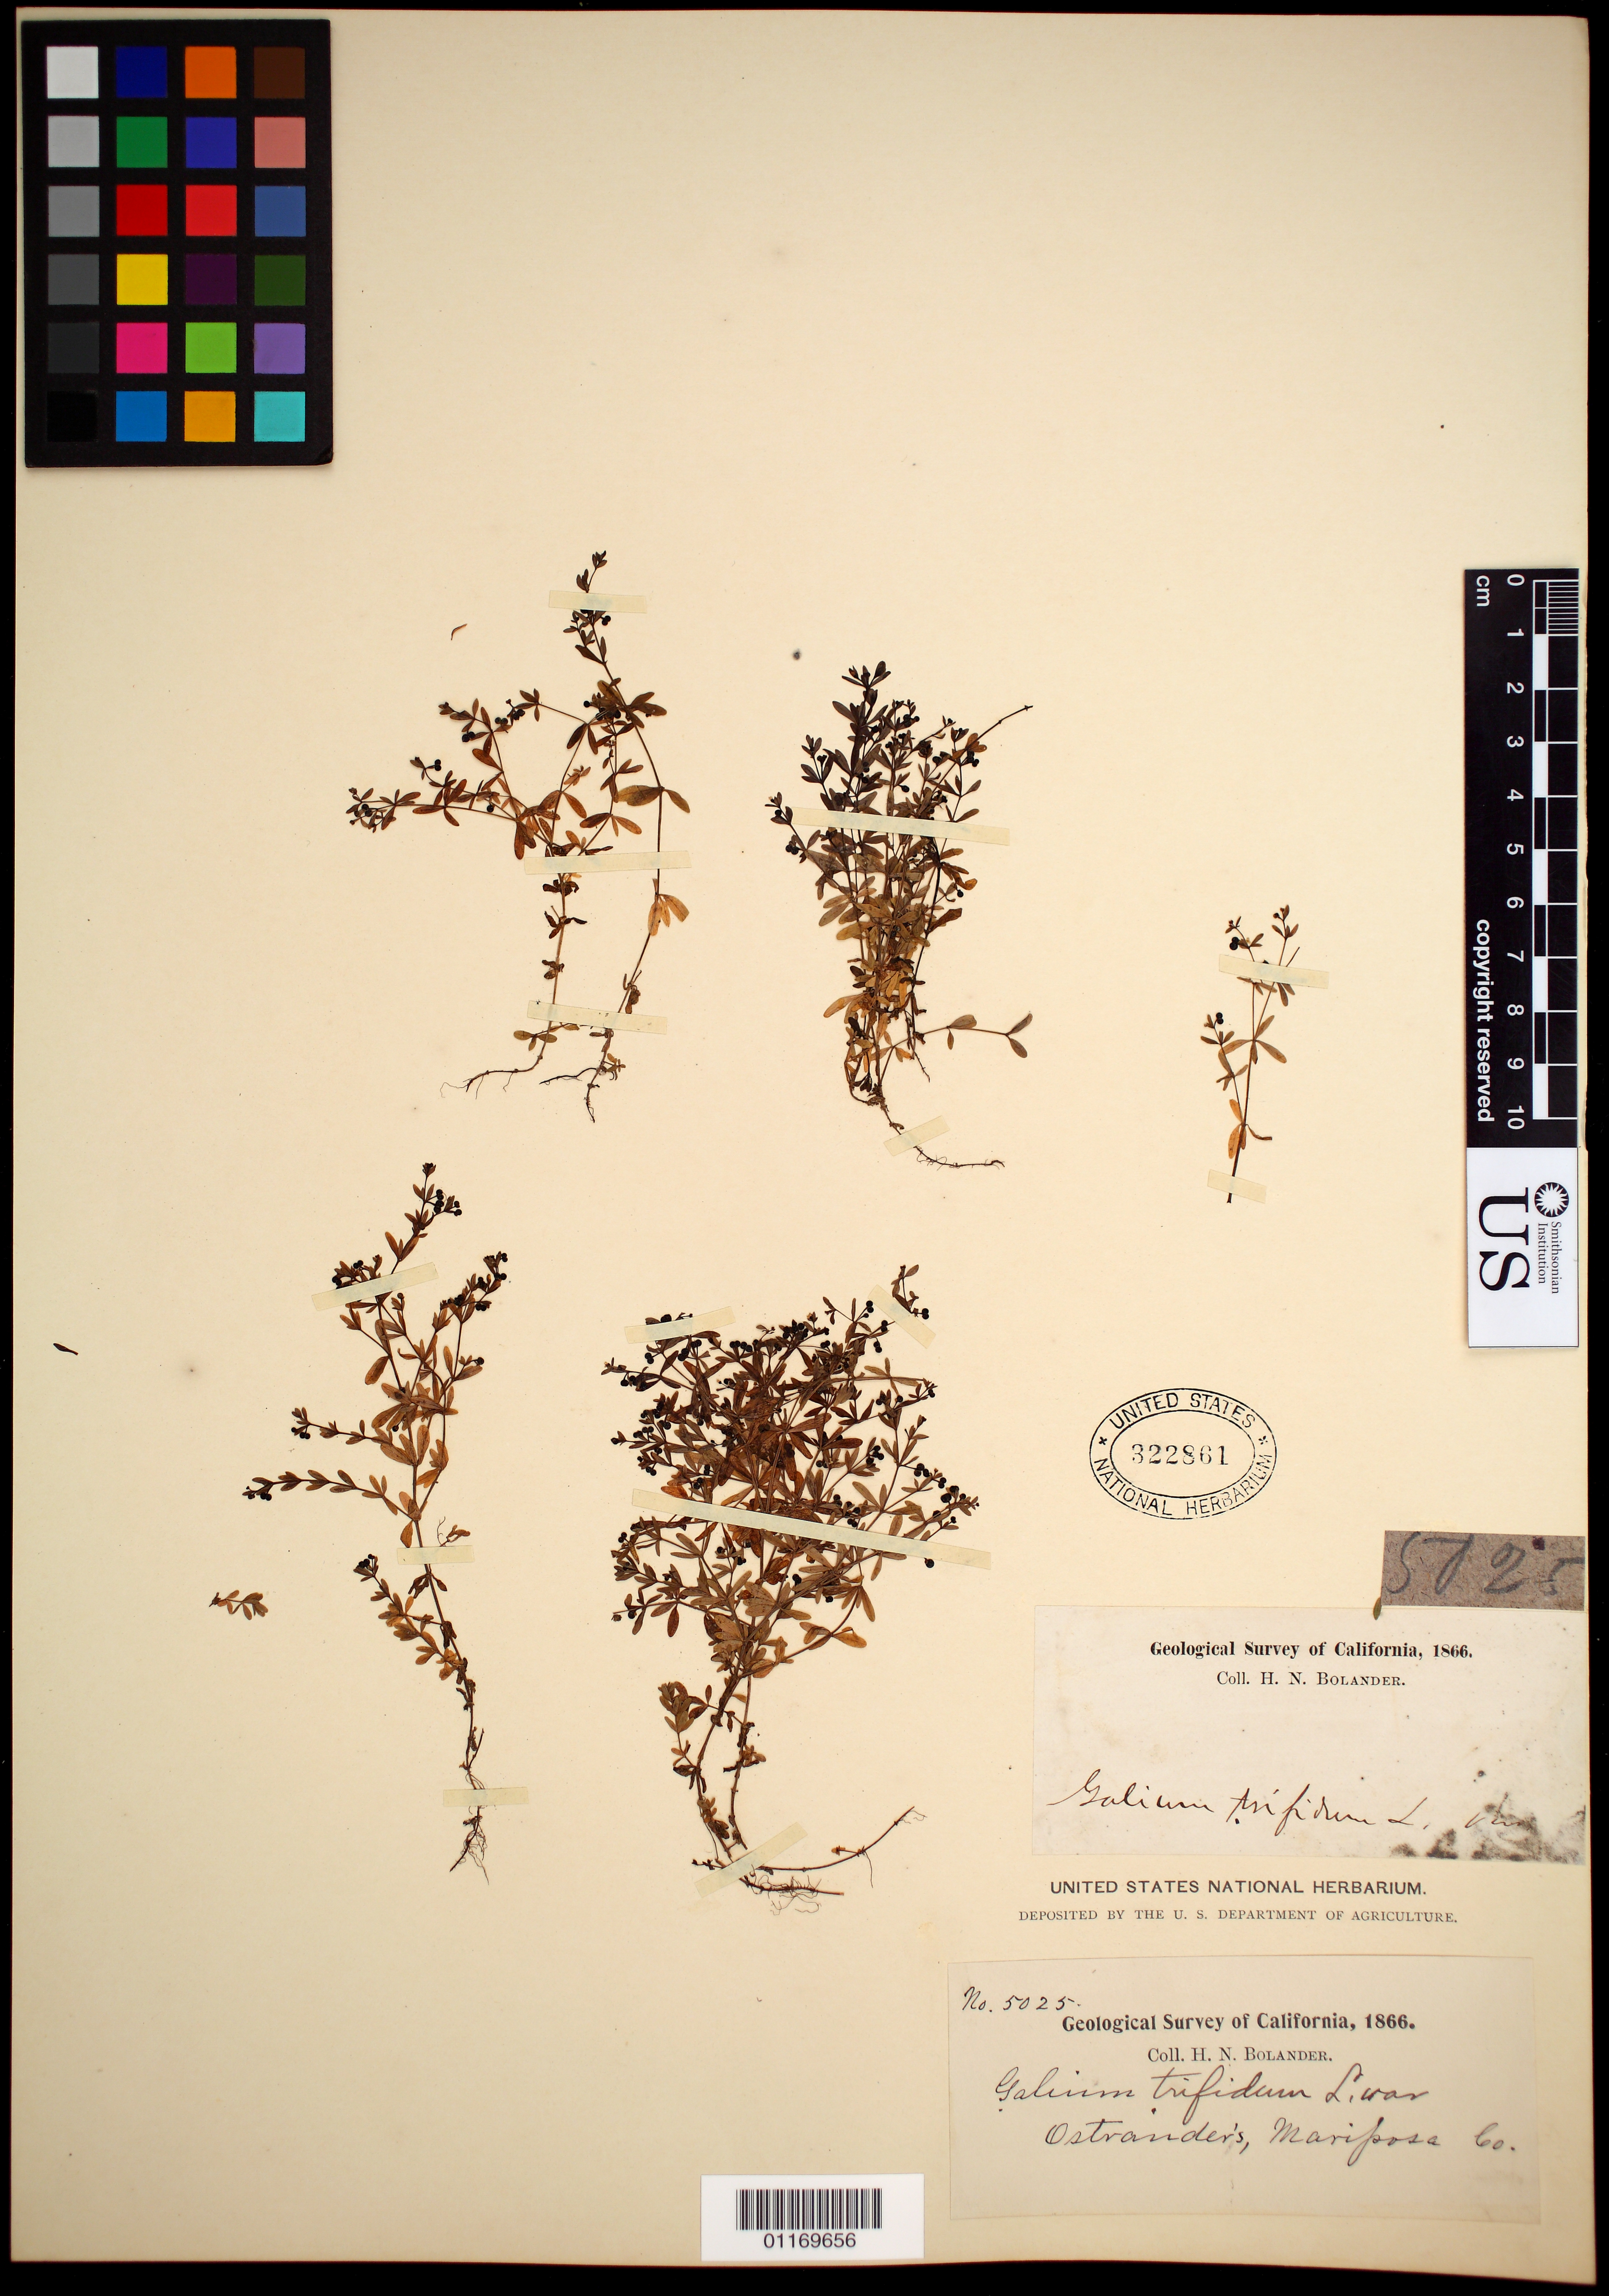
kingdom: Plantae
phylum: Tracheophyta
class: Magnoliopsida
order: Gentianales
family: Rubiaceae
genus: Galium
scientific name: Galium trifidum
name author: L.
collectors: H. Bolander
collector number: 5025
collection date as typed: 1866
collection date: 1866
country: United States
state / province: California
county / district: Mariposa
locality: Ostrander's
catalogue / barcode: US 322861